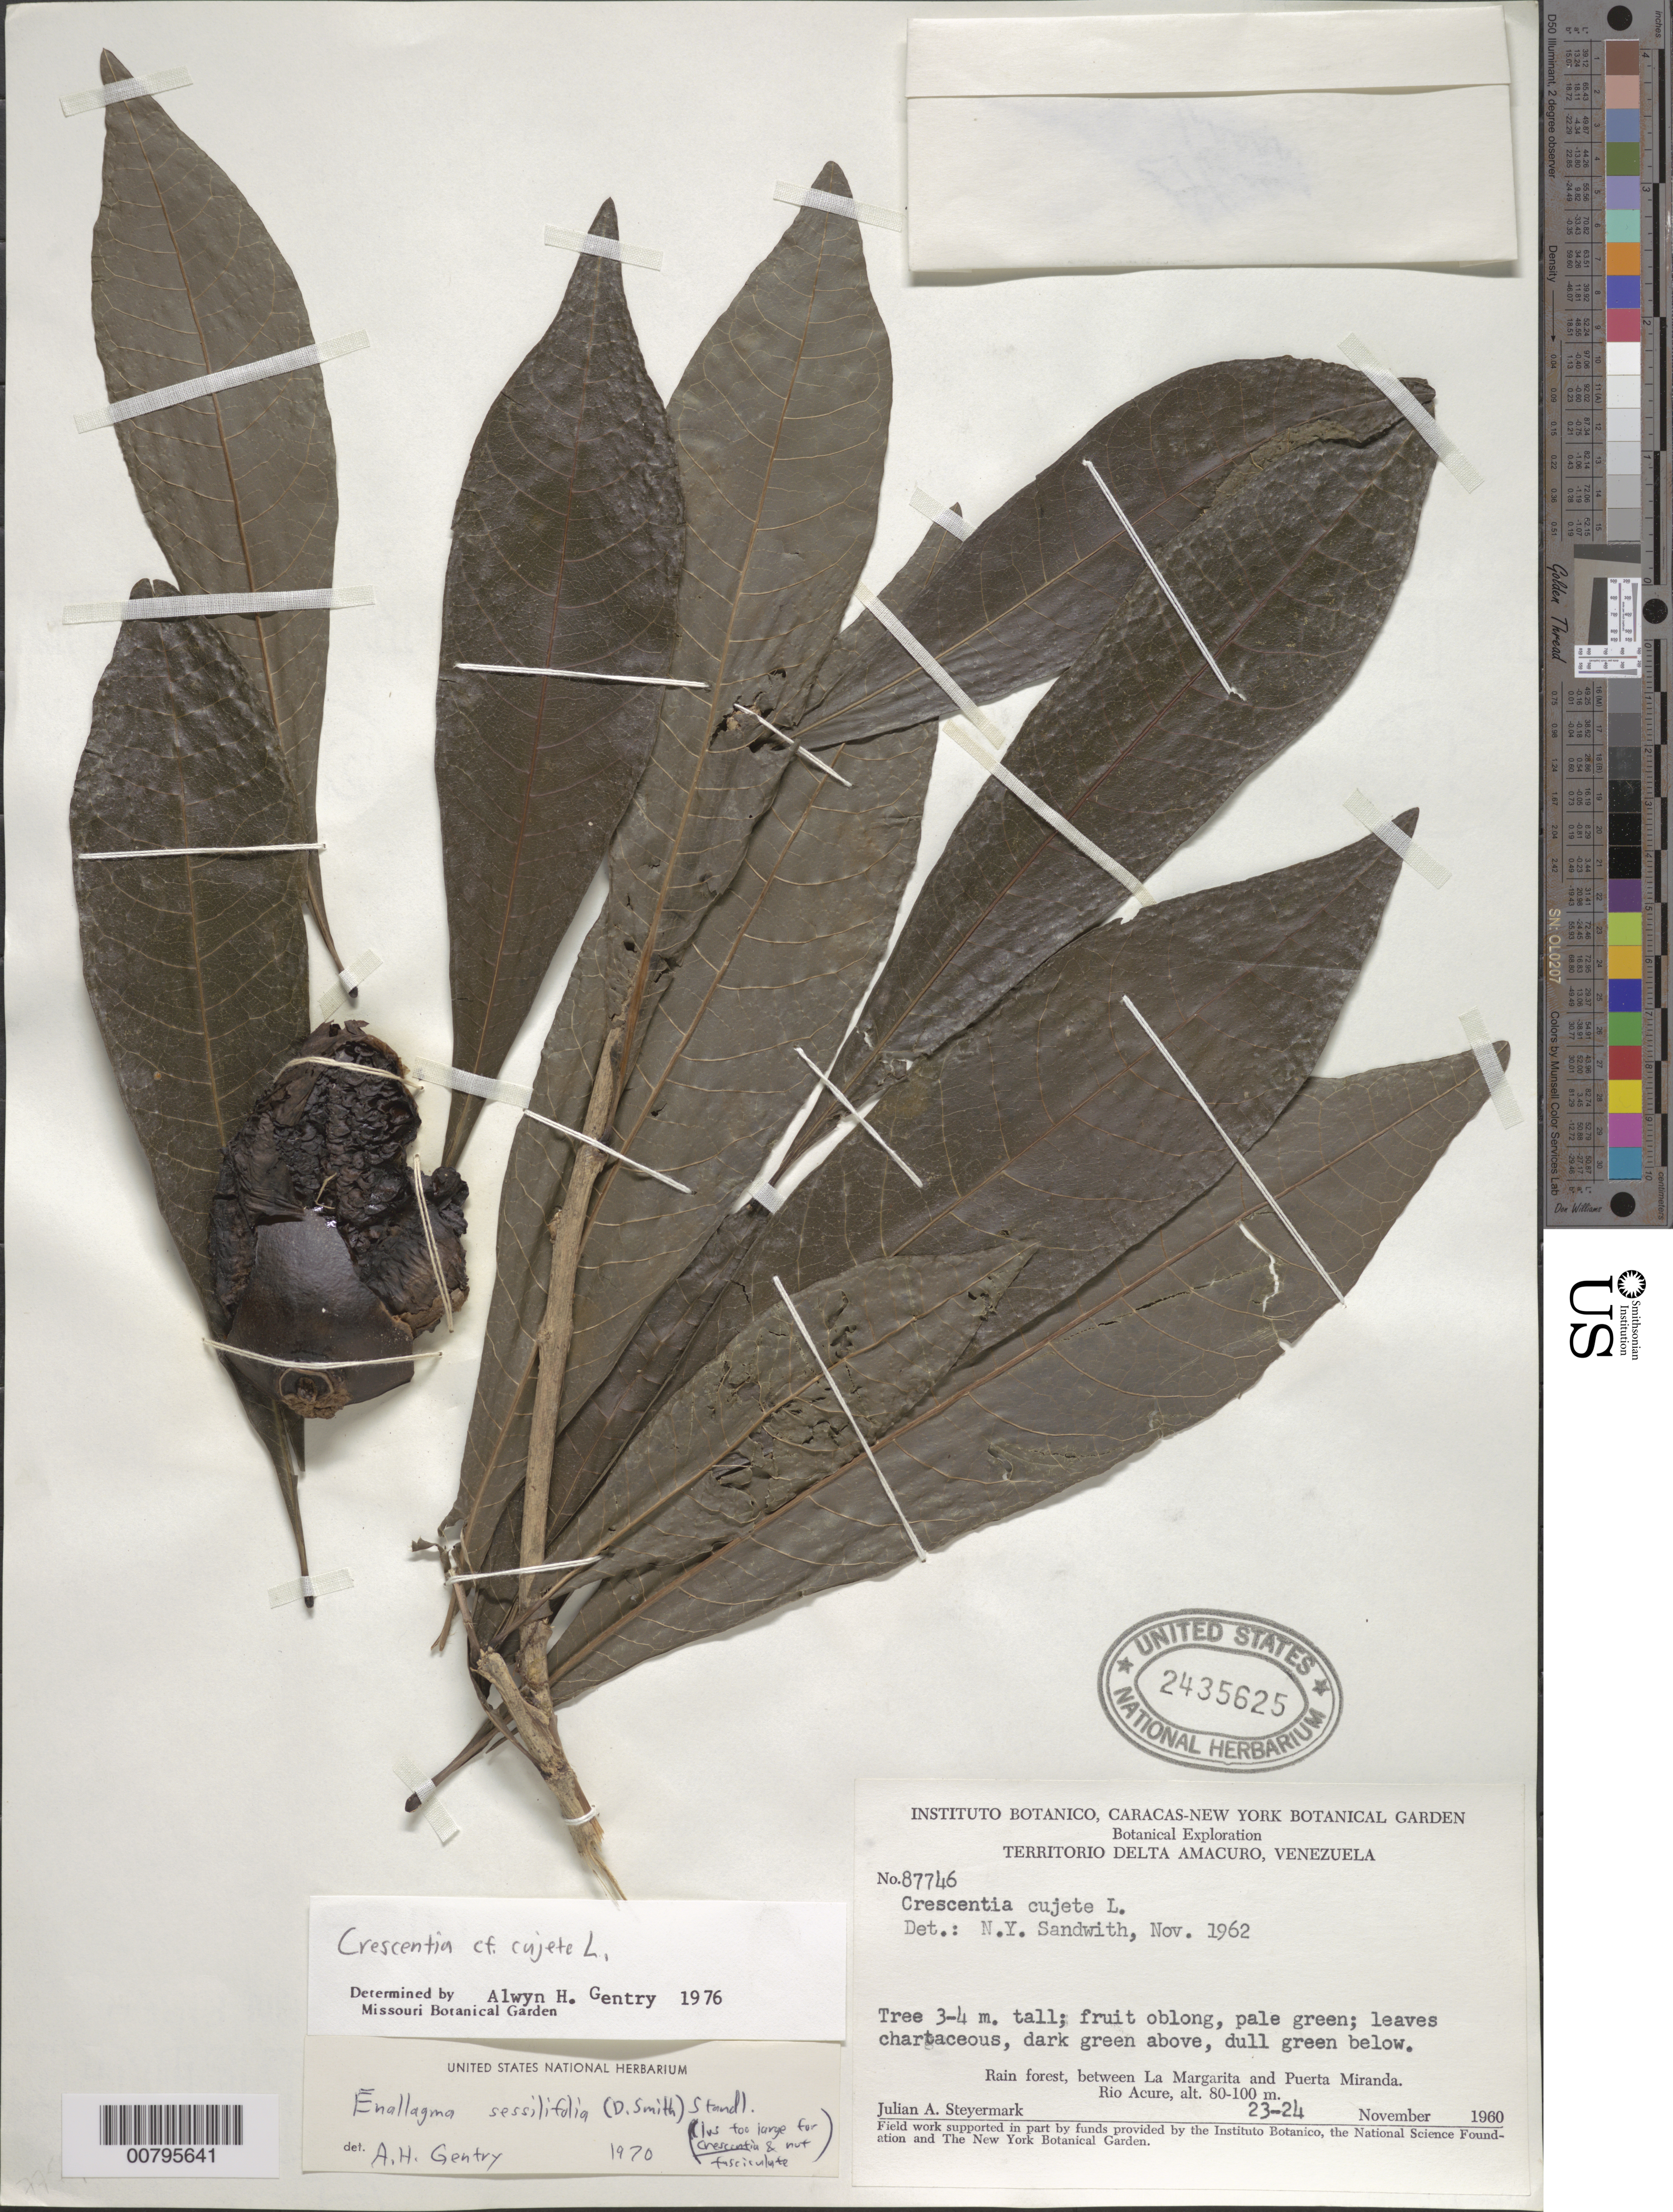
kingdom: Plantae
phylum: Tracheophyta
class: Magnoliopsida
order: Lamiales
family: Bignoniaceae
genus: Crescentia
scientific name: Crescentia cujete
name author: L.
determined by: Gentry, A. H.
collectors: J. Steyermark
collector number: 87746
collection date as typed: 23-Nov-60 to 24-Nov-60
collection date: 1960-11-23/1960-11-24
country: Venezuela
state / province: Delta Amacuro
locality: Río Acure, between La Margarita and Puerto Miranda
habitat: Rain forest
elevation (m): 80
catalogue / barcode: US 2435625